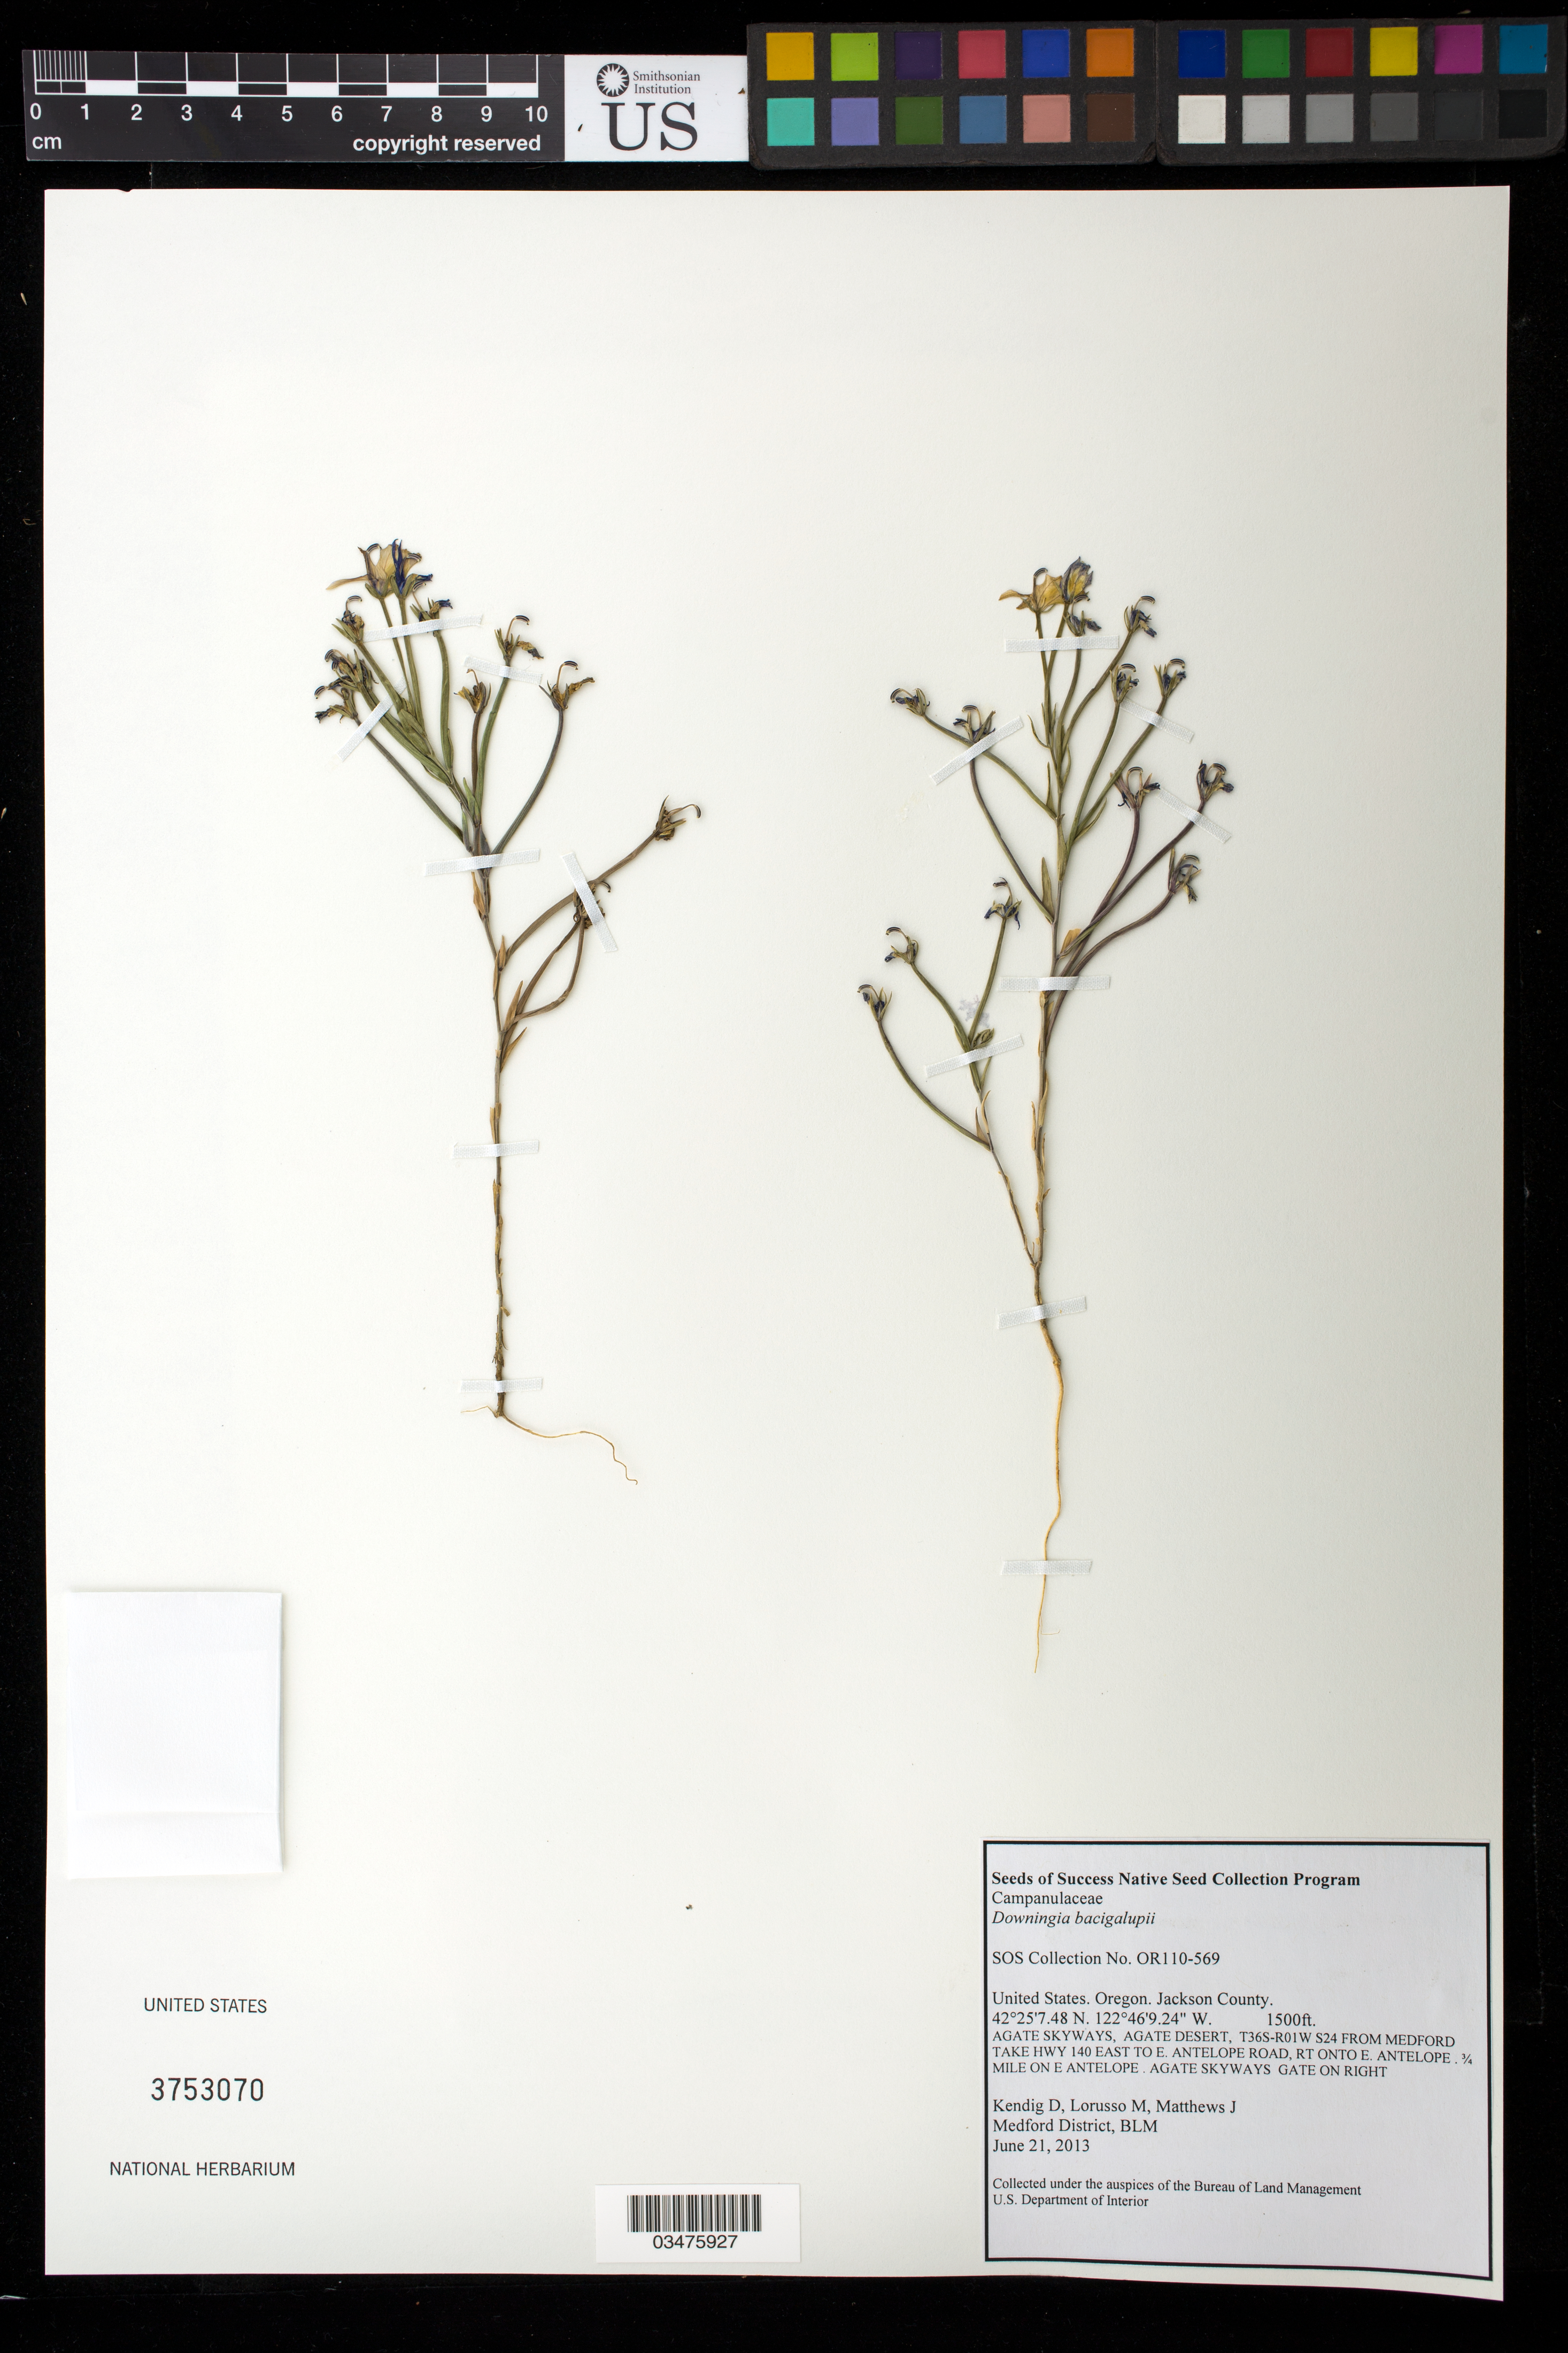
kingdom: Plantae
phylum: Tracheophyta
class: Magnoliopsida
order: Asterales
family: Campanulaceae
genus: Downingia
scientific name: Downingia bacigalupii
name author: Weiler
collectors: D. Kendig, J. Matthews & M. Lorusso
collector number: OR110-569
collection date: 2013-06-25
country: United States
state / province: Oregon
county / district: Jackson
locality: Agate Skyways, Agate Desert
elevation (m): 457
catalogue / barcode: US 3753070